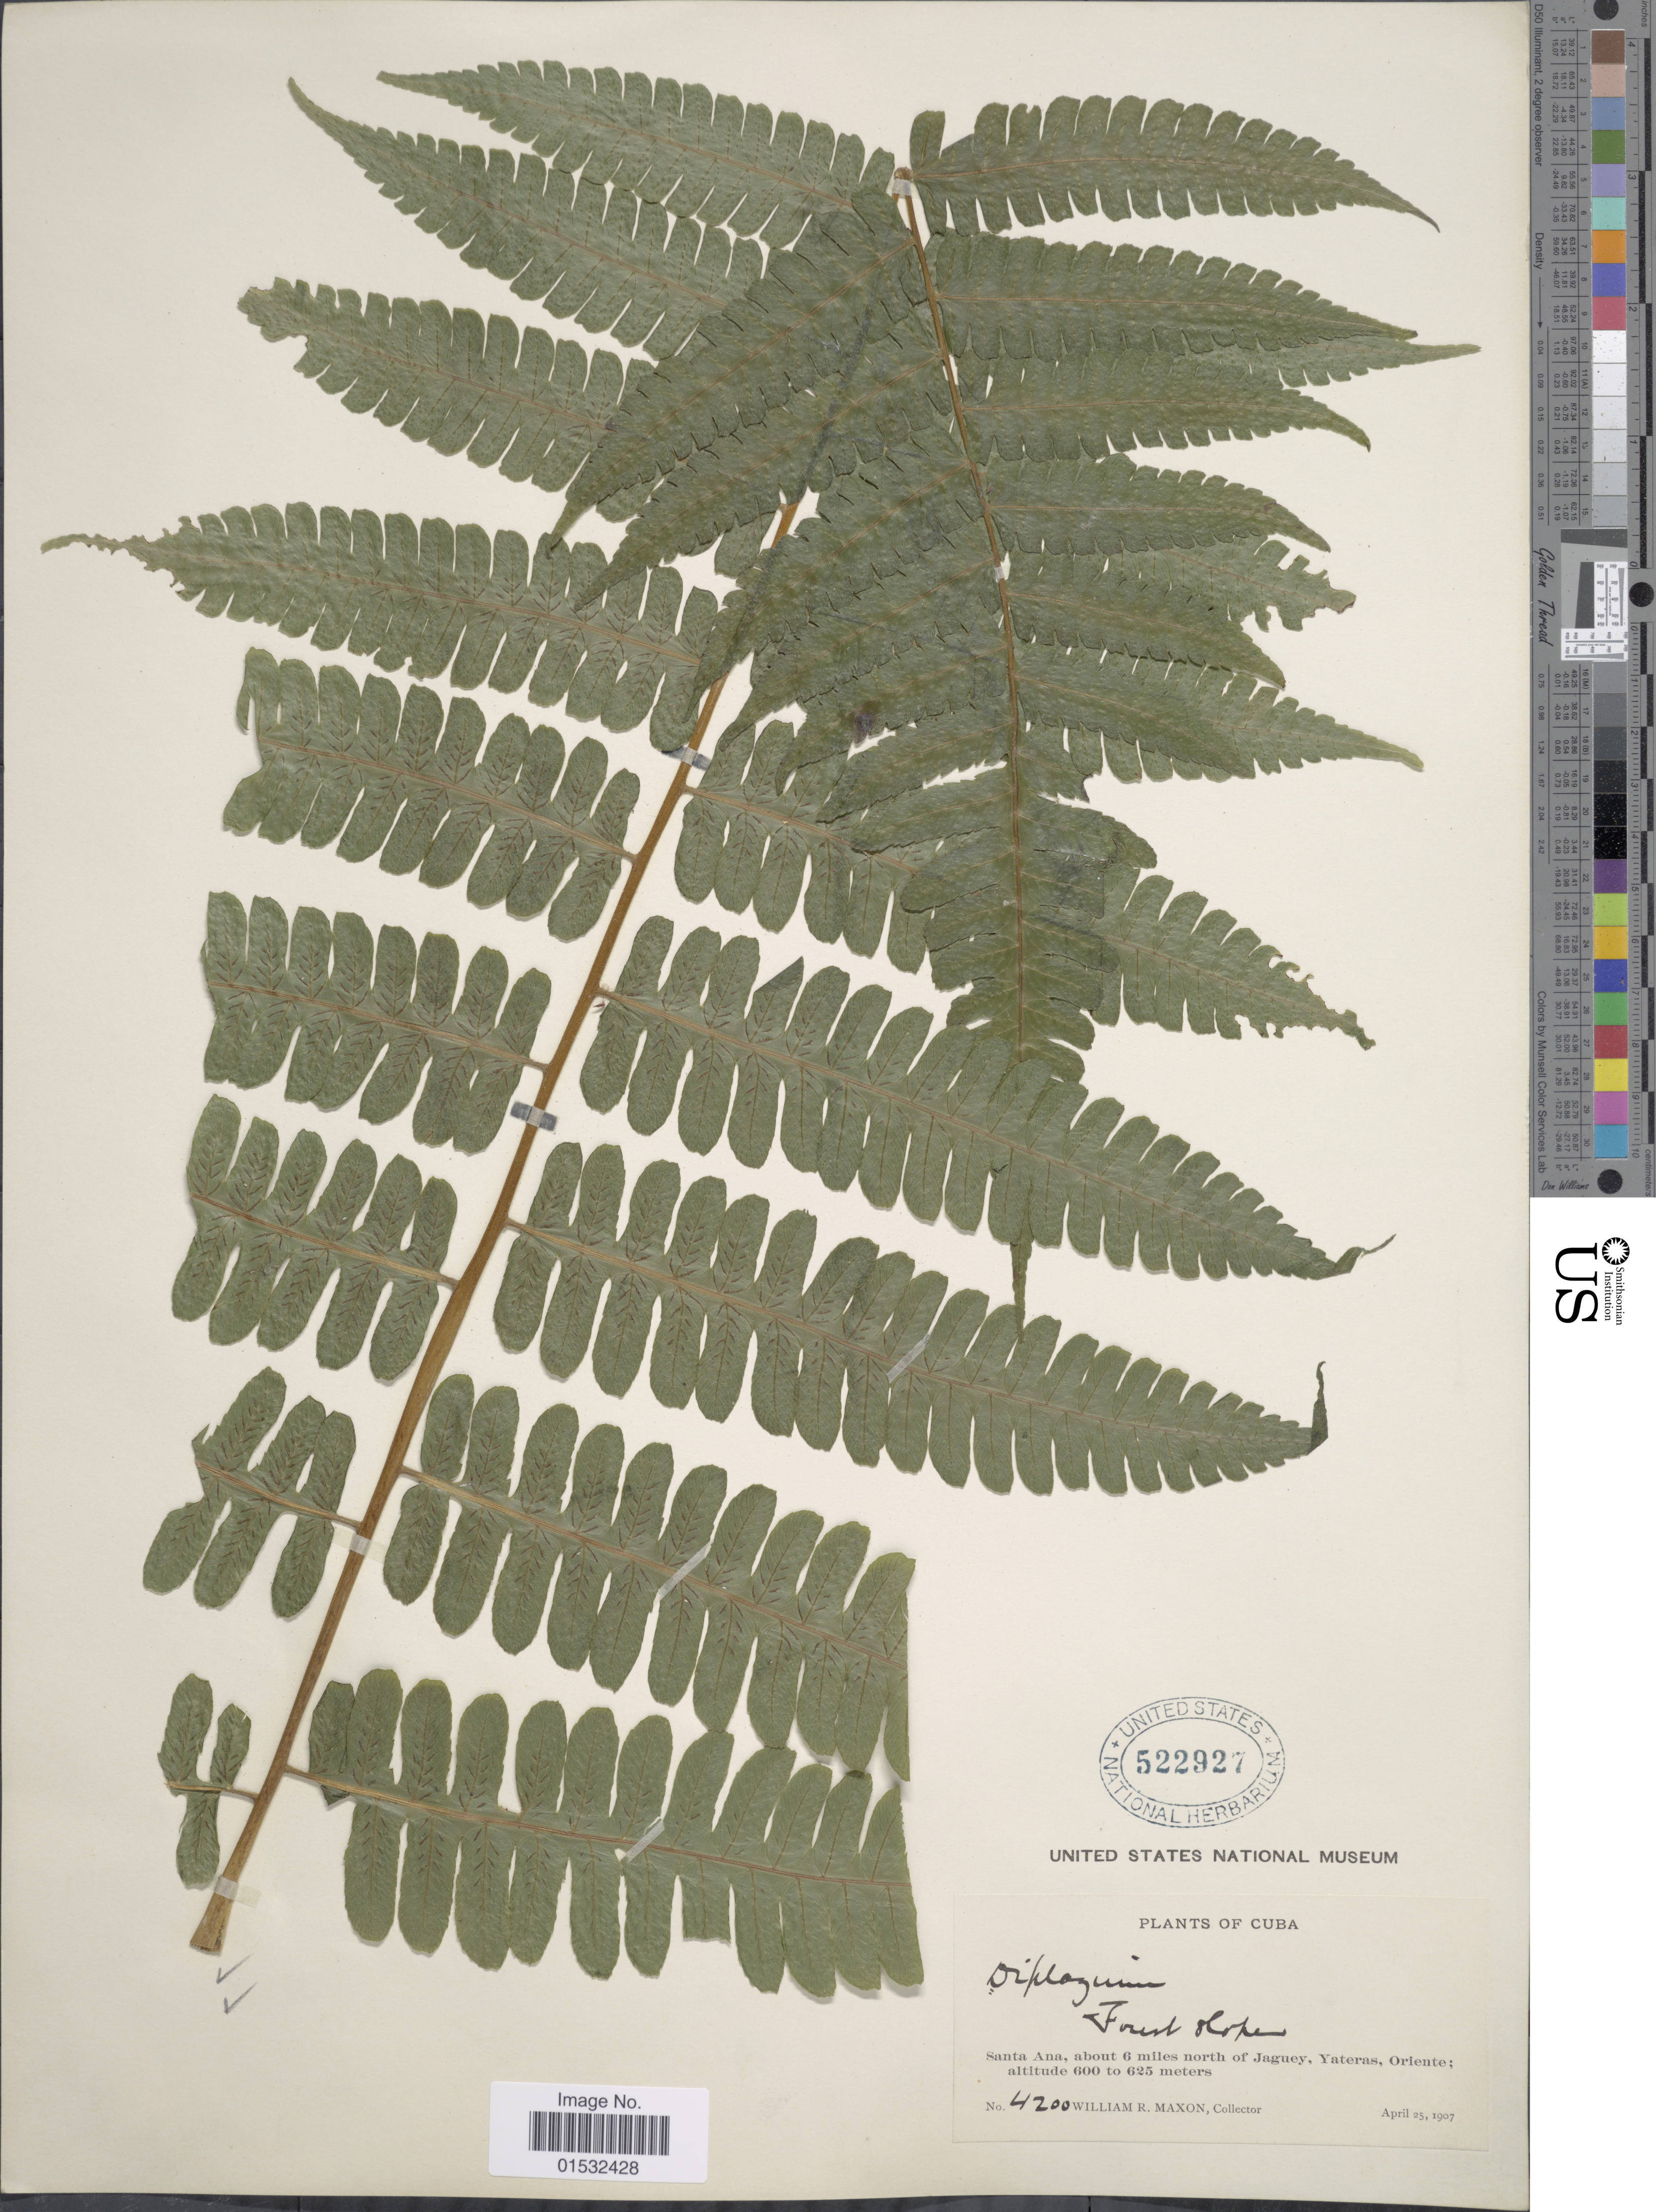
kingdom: Plantae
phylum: Tracheophyta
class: Polypodiopsida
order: Polypodiales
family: Athyriaceae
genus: Diplazium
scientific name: Diplazium striatum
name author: (L.) C. Presl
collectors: W. R. Maxon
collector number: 4200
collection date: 1907-04-25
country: Cuba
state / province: Oriente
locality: Santa Ana, about 6 miles north of Jaguey, Yateras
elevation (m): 600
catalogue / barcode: US 522927